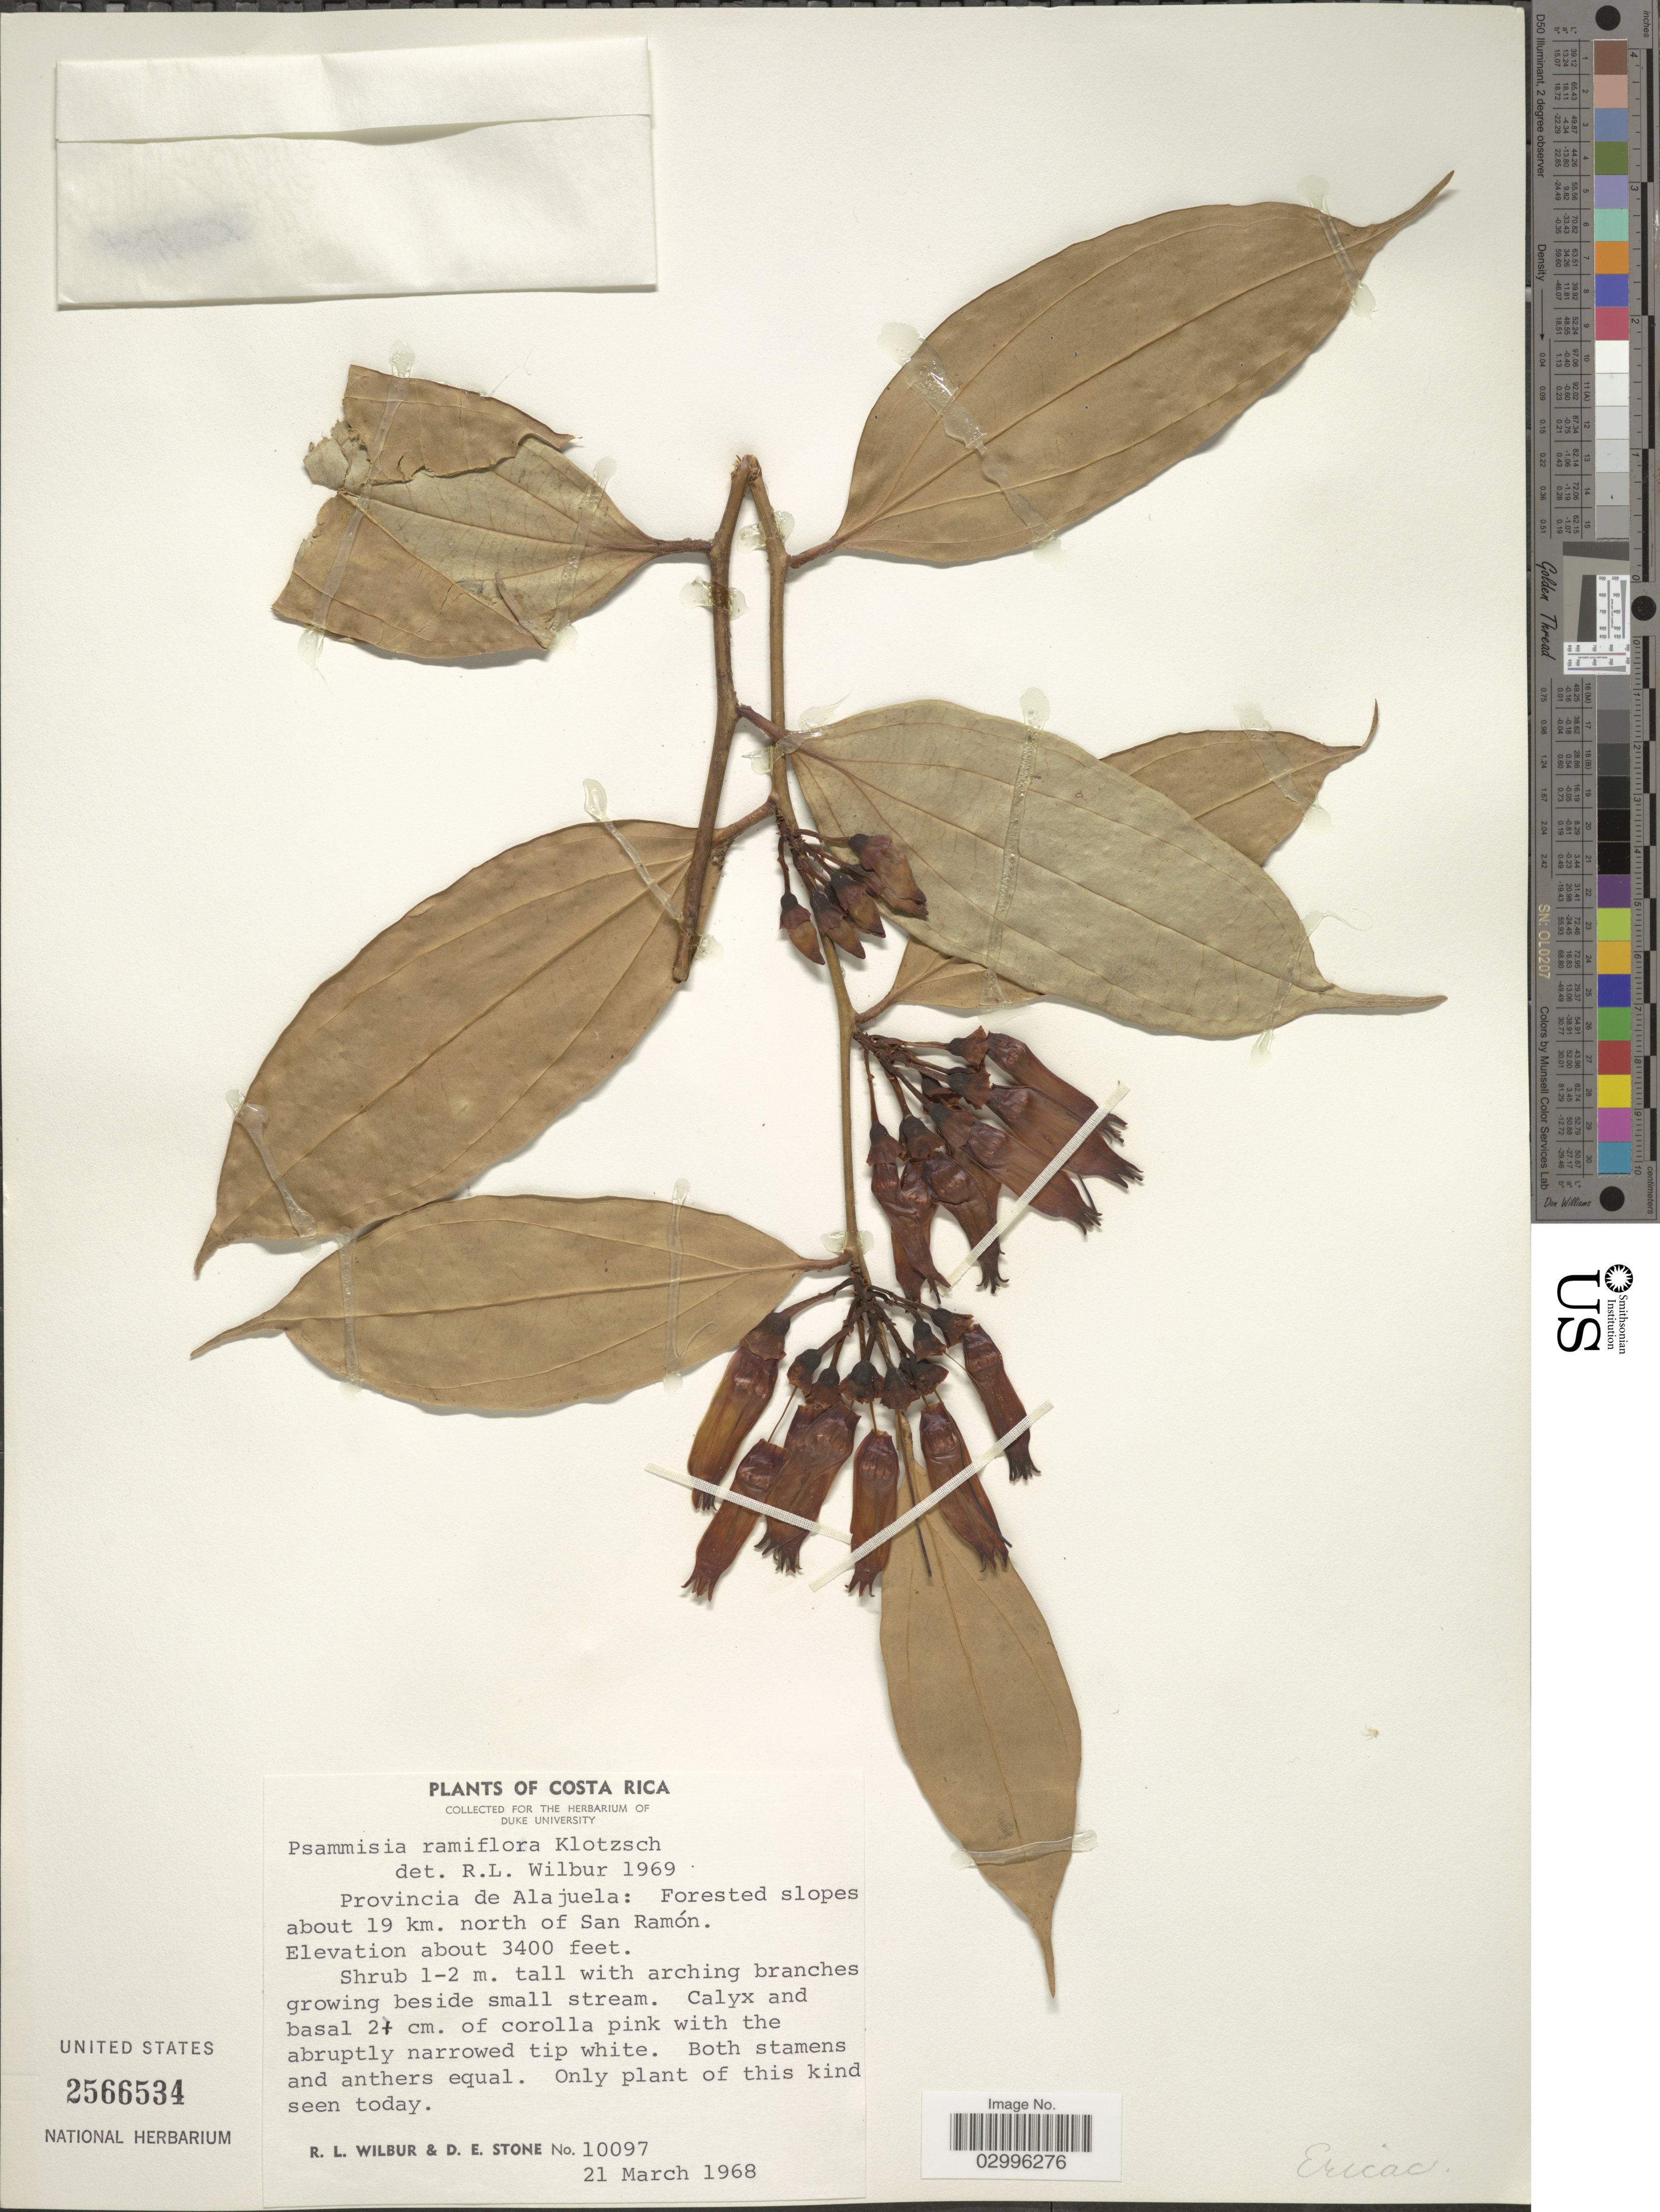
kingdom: Plantae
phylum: Tracheophyta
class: Magnoliopsida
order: Ericales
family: Ericaceae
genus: Psammisia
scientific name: Psammisia ramiflora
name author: Klotzsch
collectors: R. L. Wilbur & D. E. Stone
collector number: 10097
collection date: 1968-03-21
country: Costa Rica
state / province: Alajuela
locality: Forested slopes about 19 km. north of San Ramón.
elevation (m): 1036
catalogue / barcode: US 2566534